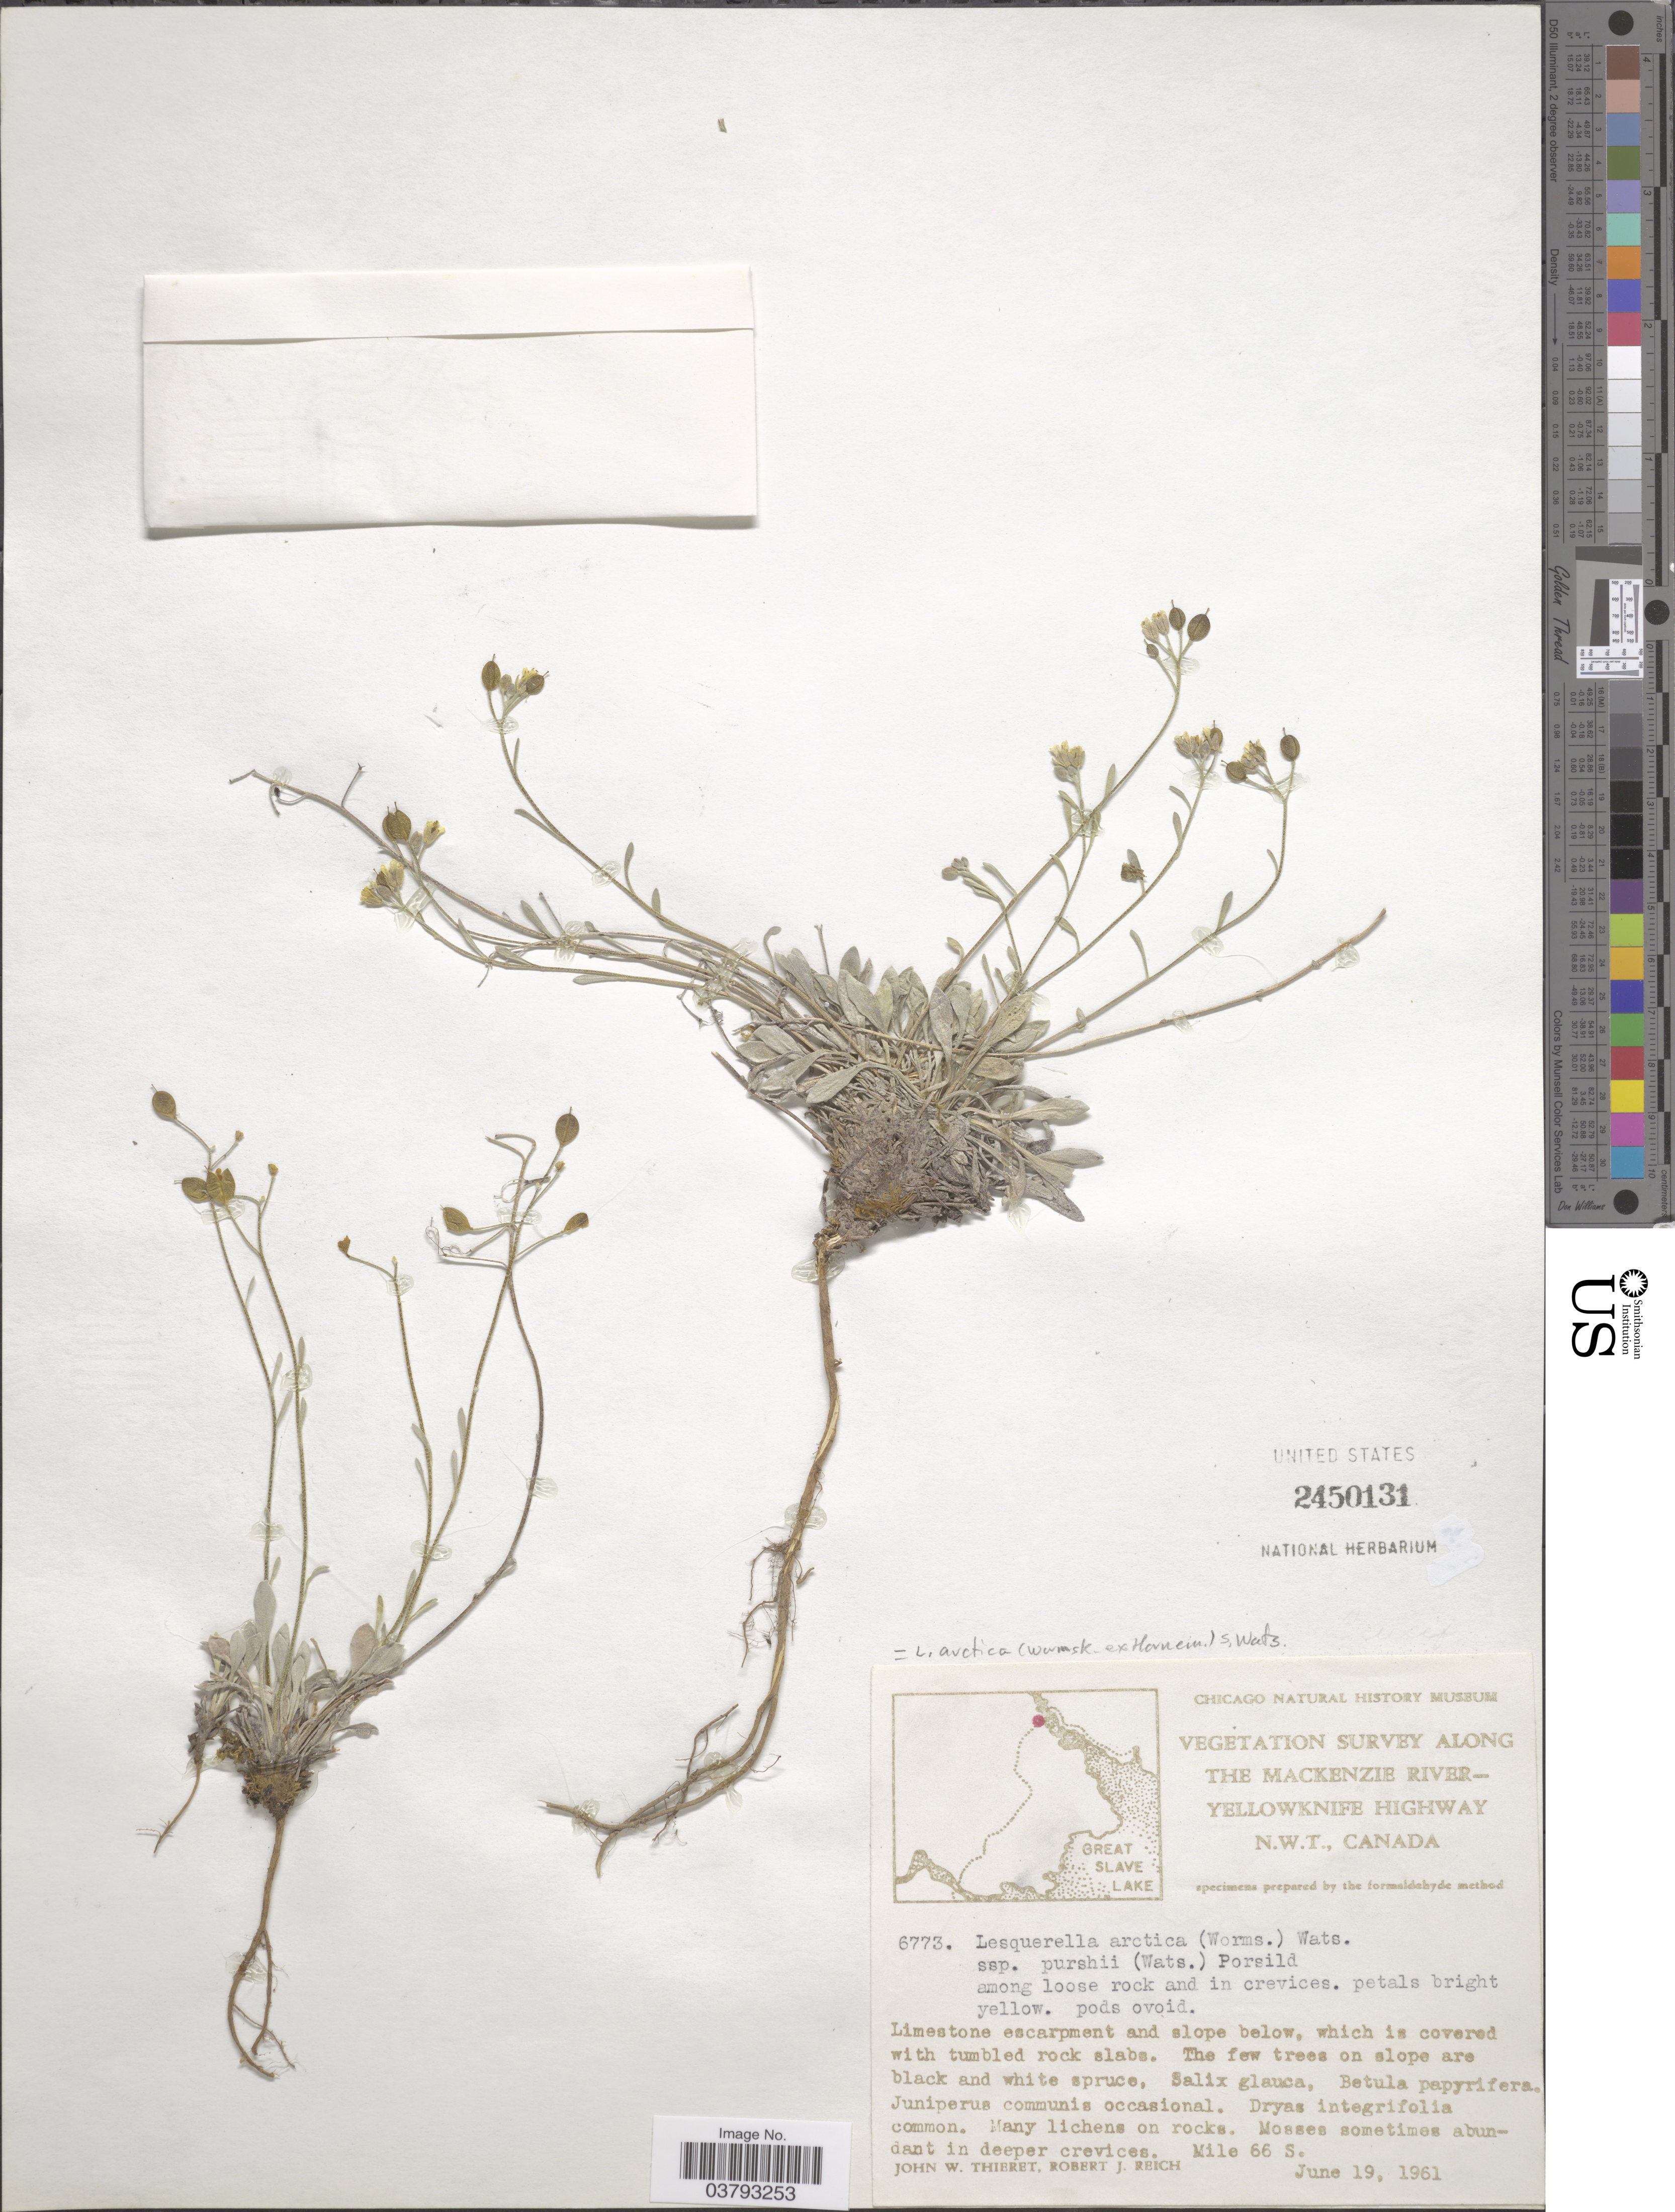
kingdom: Plantae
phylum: Tracheophyta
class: Magnoliopsida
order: Brassicales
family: Brassicaceae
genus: Lesquerella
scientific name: Lesquerella arctica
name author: (Wormsk. ex Hornem.) S. Watson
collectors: J. W. Thieret & R. Reich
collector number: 6773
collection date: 1961-06-19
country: Canada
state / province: Northwest Territories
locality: Along the Mackenzie River - Yellowknife Highway. Mile 66 S.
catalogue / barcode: US 2450131